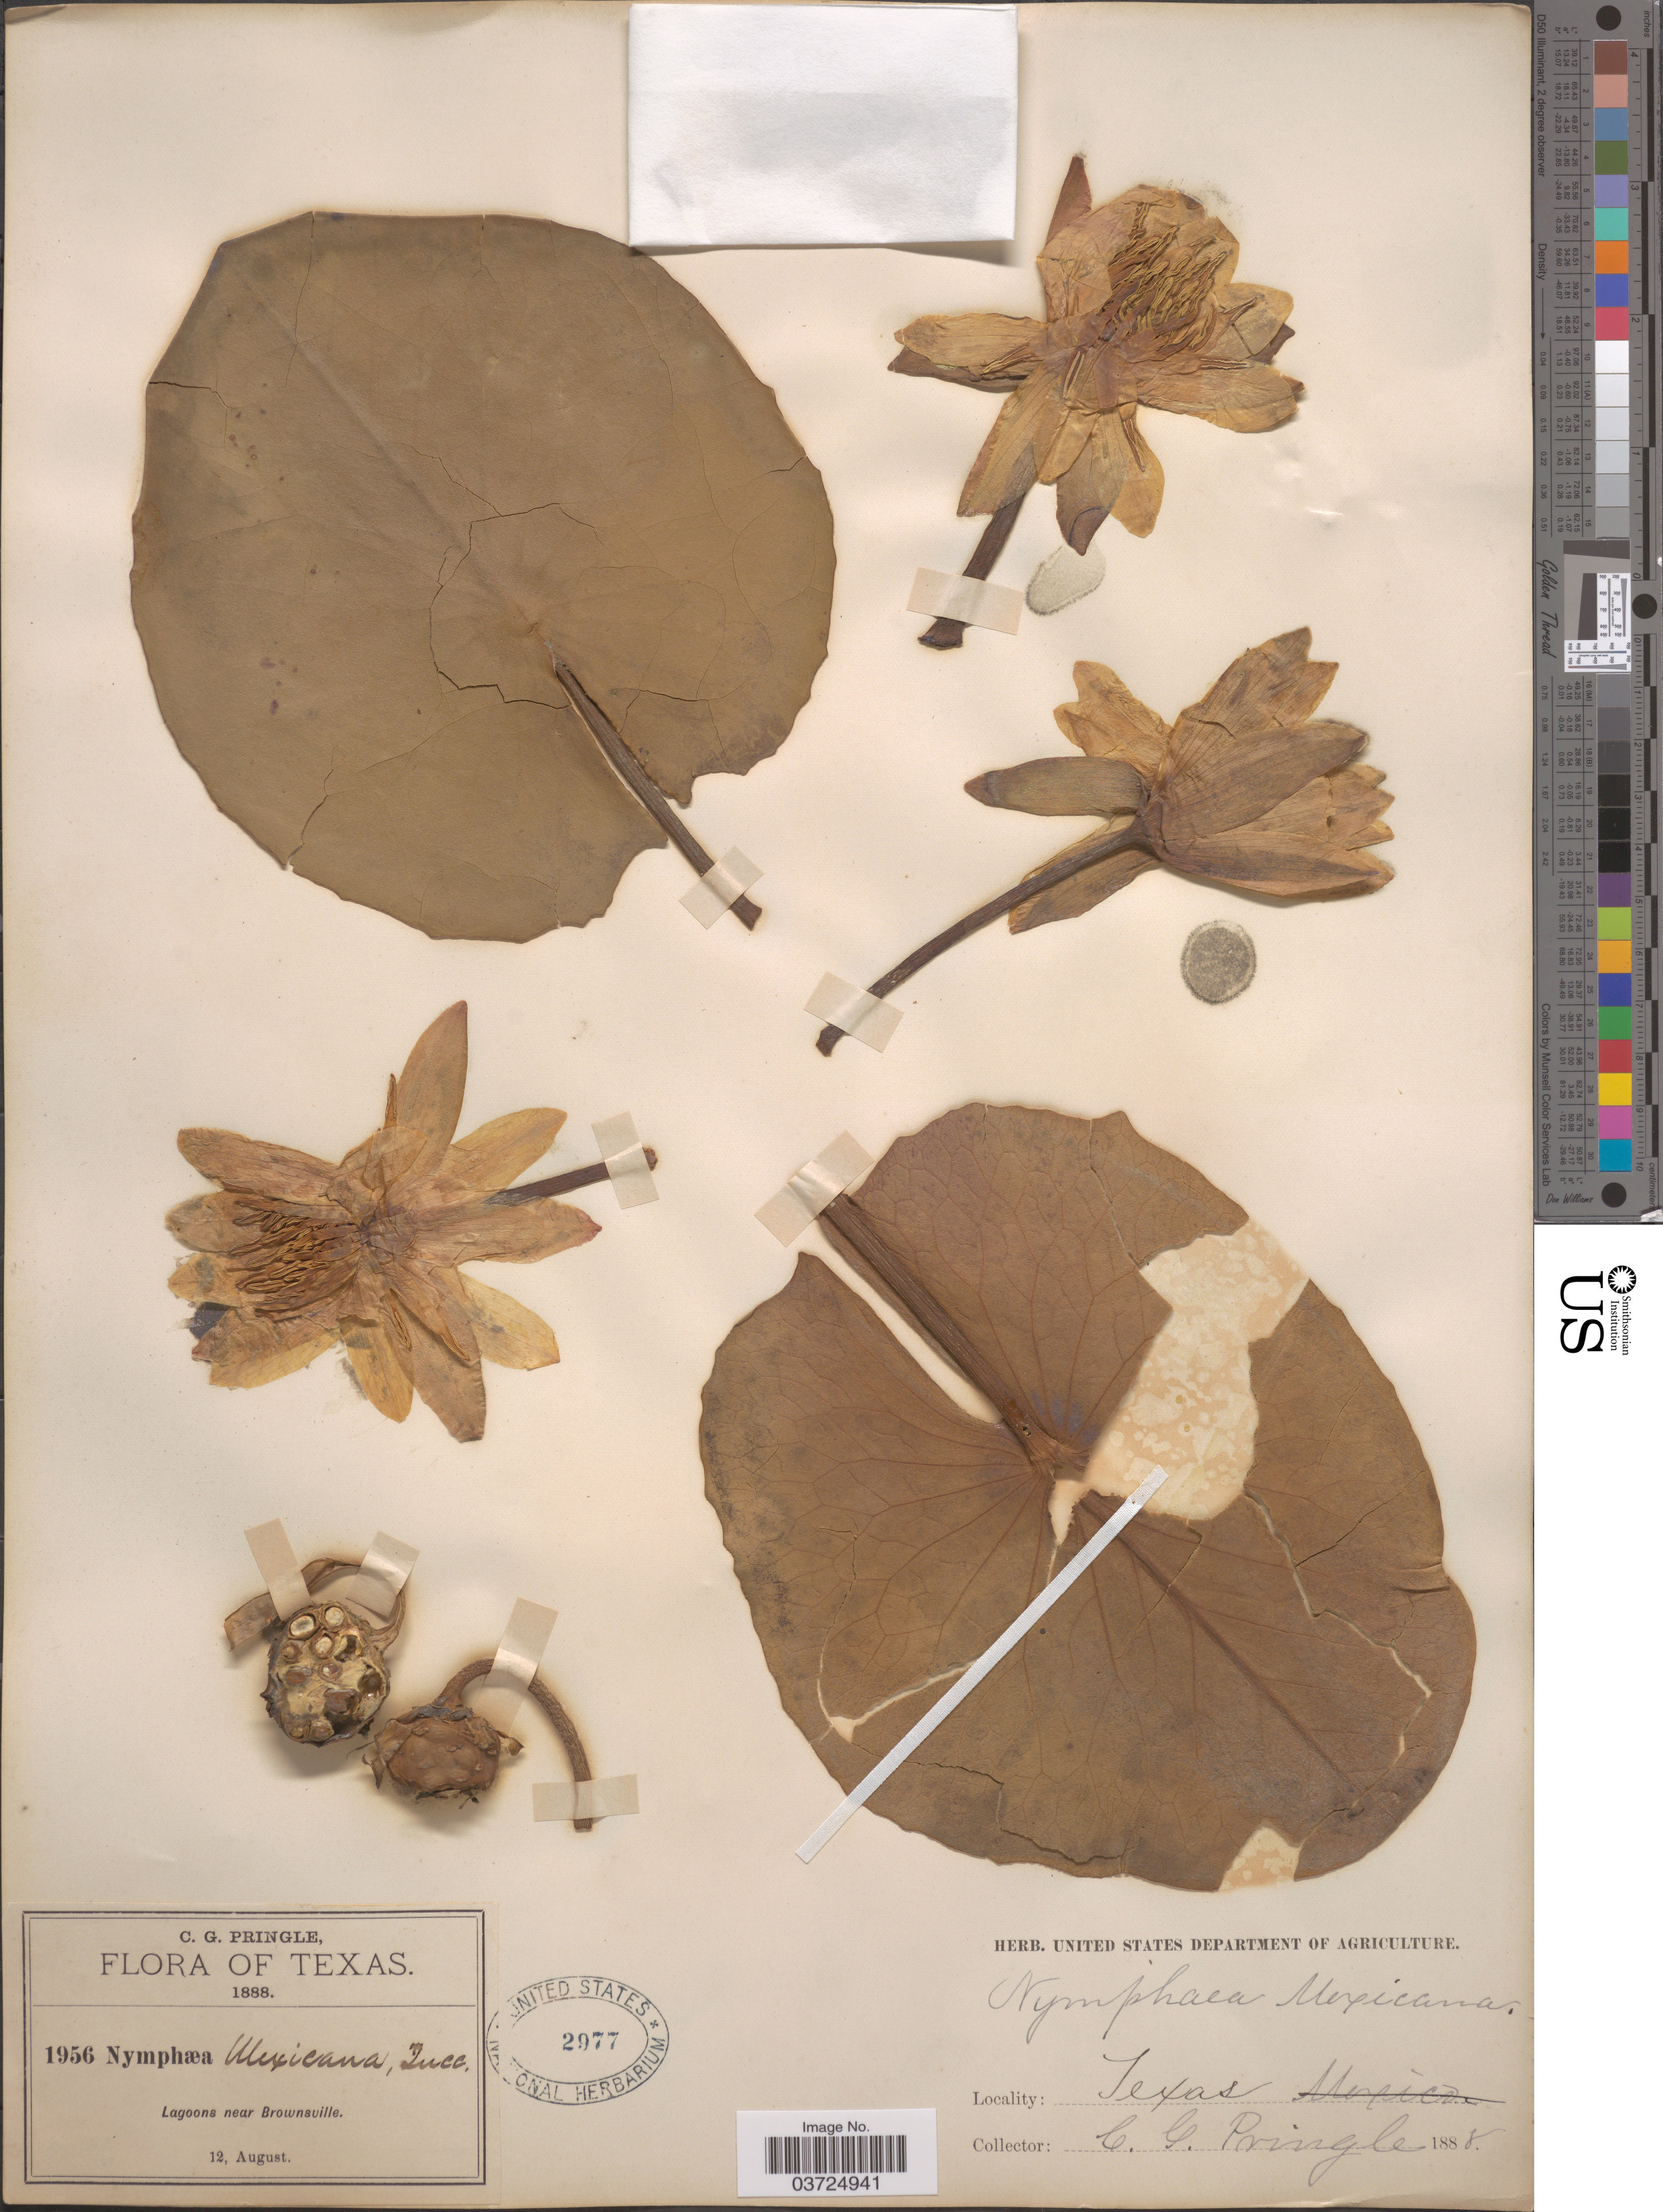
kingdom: Plantae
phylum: Tracheophyta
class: Magnoliopsida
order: Nymphaeales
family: Nymphaeaceae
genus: Nymphaea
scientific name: Nymphaea mexicana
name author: Zucc.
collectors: C. G. Pringle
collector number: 1956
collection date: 1888-08-12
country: United States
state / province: Texas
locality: Lagoons near Brownsville.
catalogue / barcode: US 2977